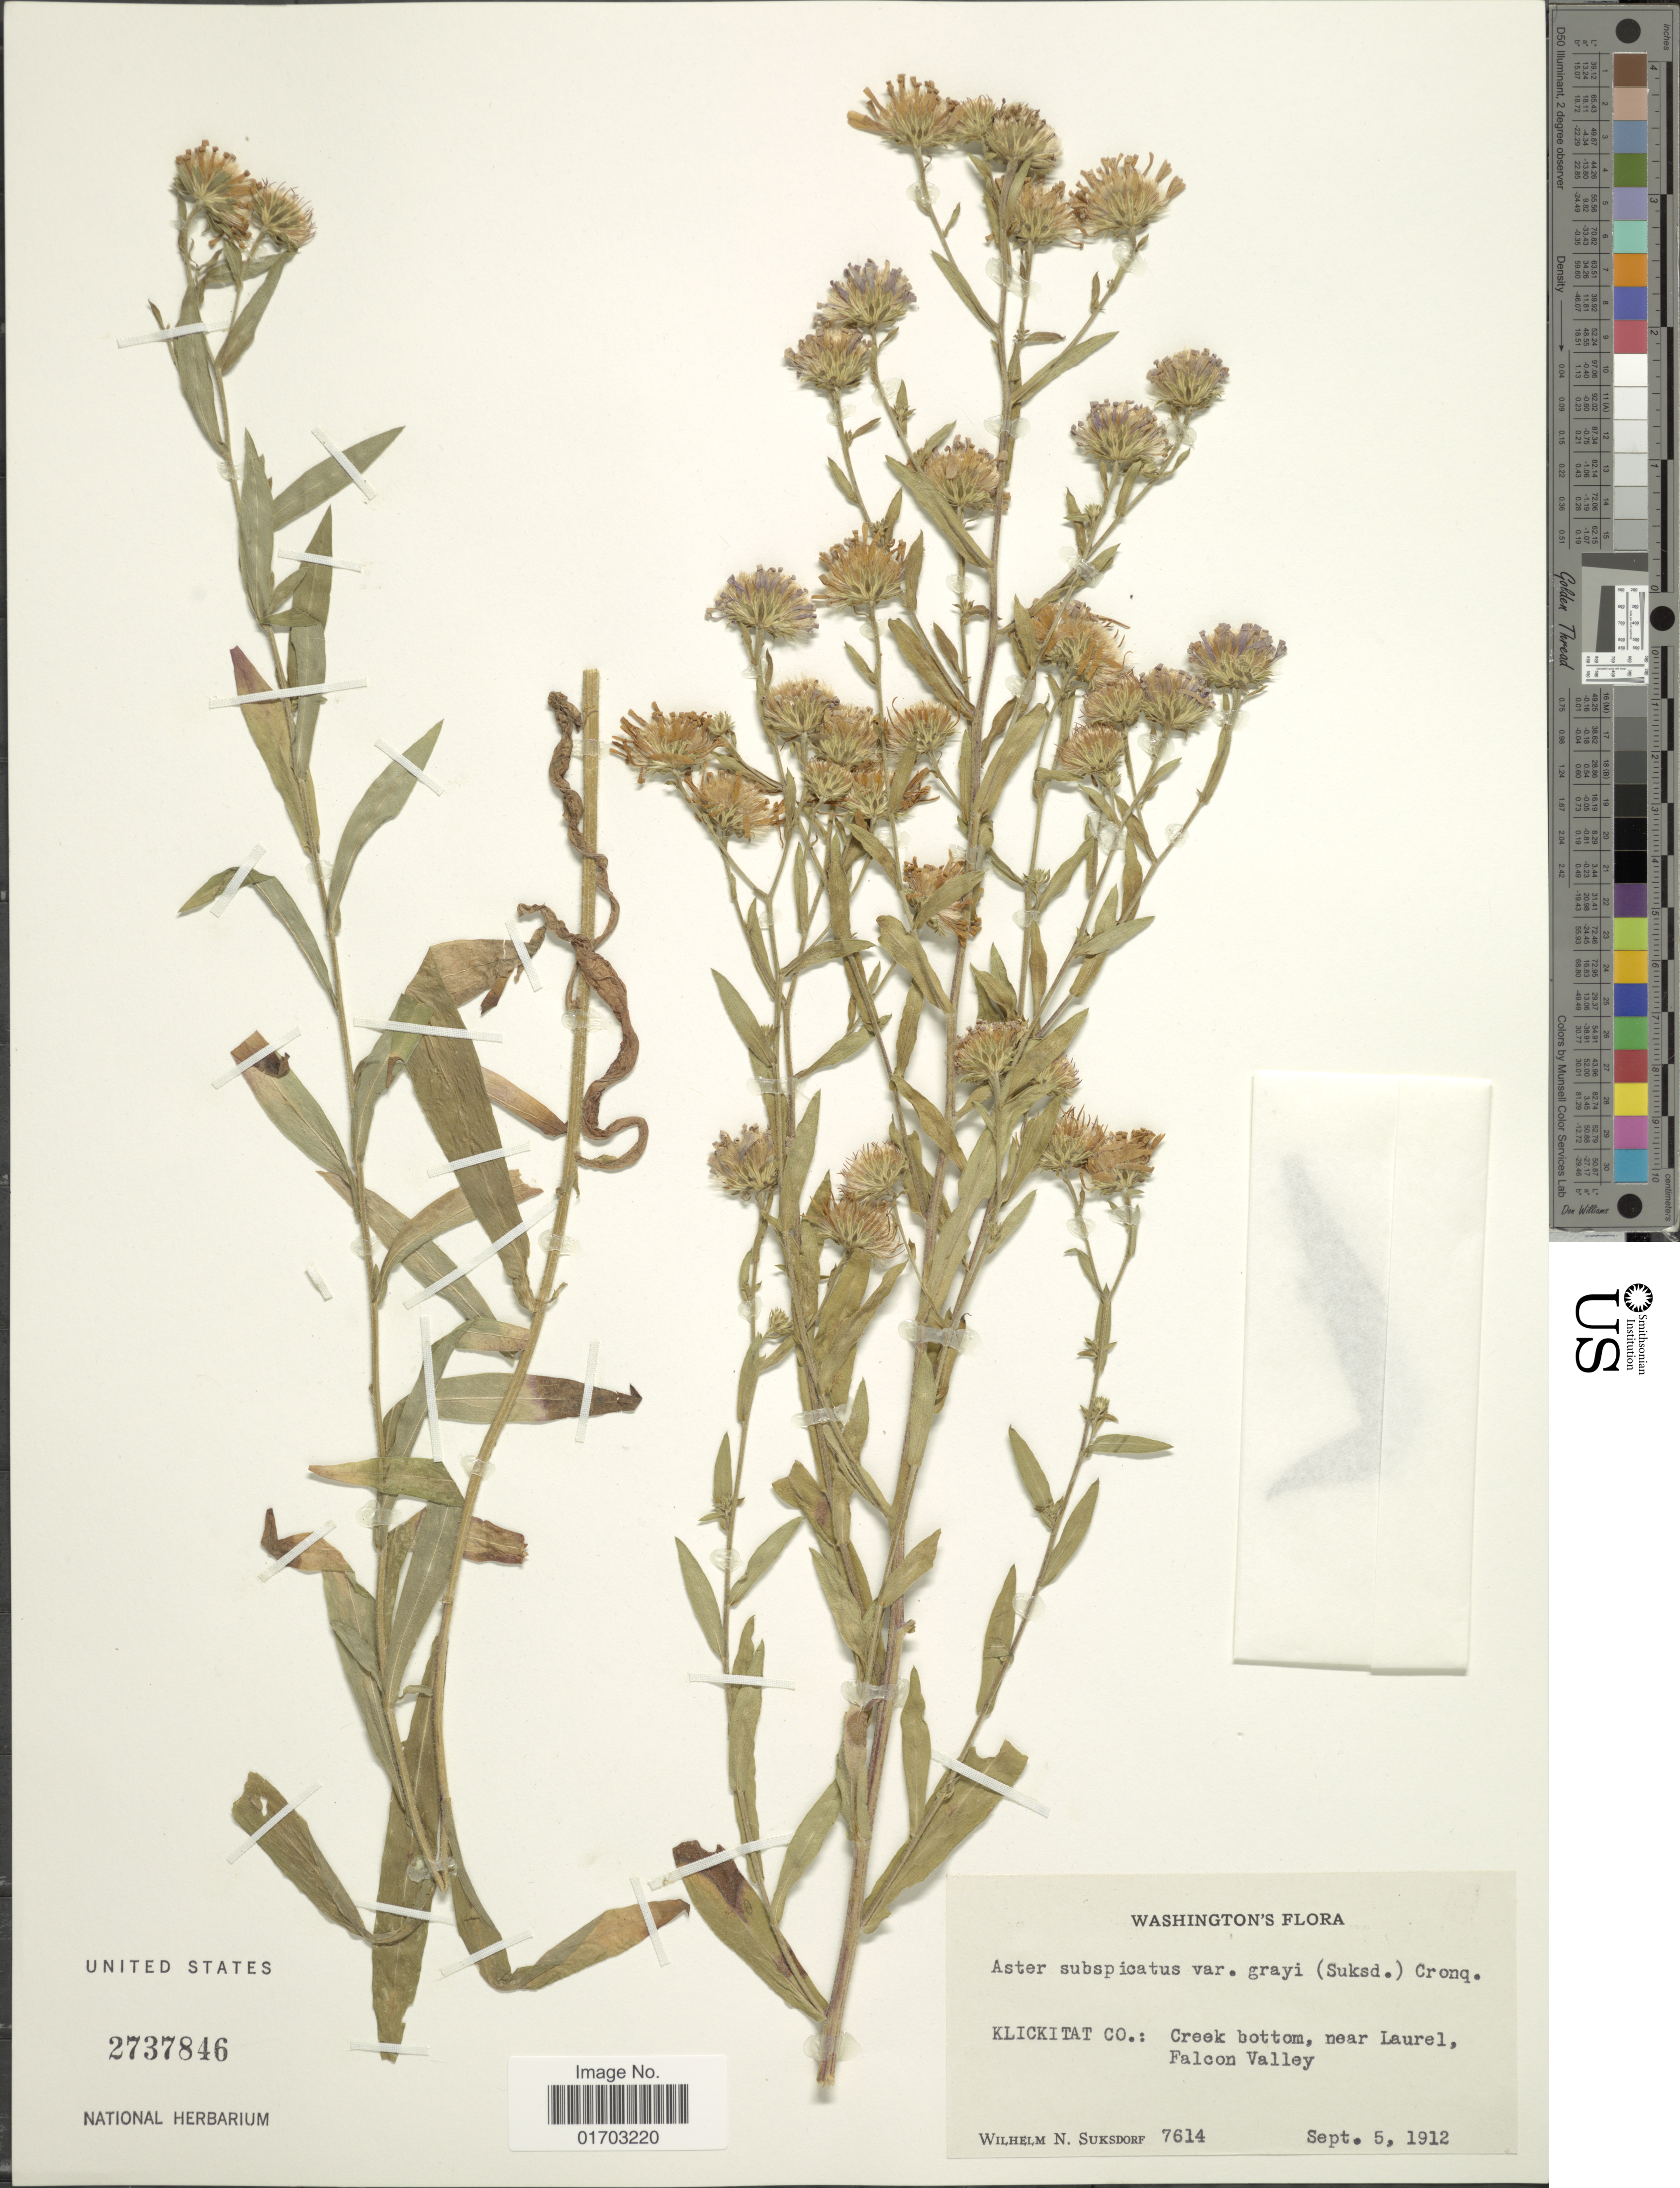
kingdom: Plantae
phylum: Tracheophyta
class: Magnoliopsida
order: Asterales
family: Asteraceae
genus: Symphyotrichum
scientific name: Symphyotrichum subspicatum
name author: (Nees) G.L. Nesom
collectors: W. N. Suksdorf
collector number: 7614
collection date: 1912-09-05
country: United States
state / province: Washington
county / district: Klickitat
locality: Klickitat Co.: Creek bottom, near Laurel, Falcon Valley.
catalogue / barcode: US 2737846